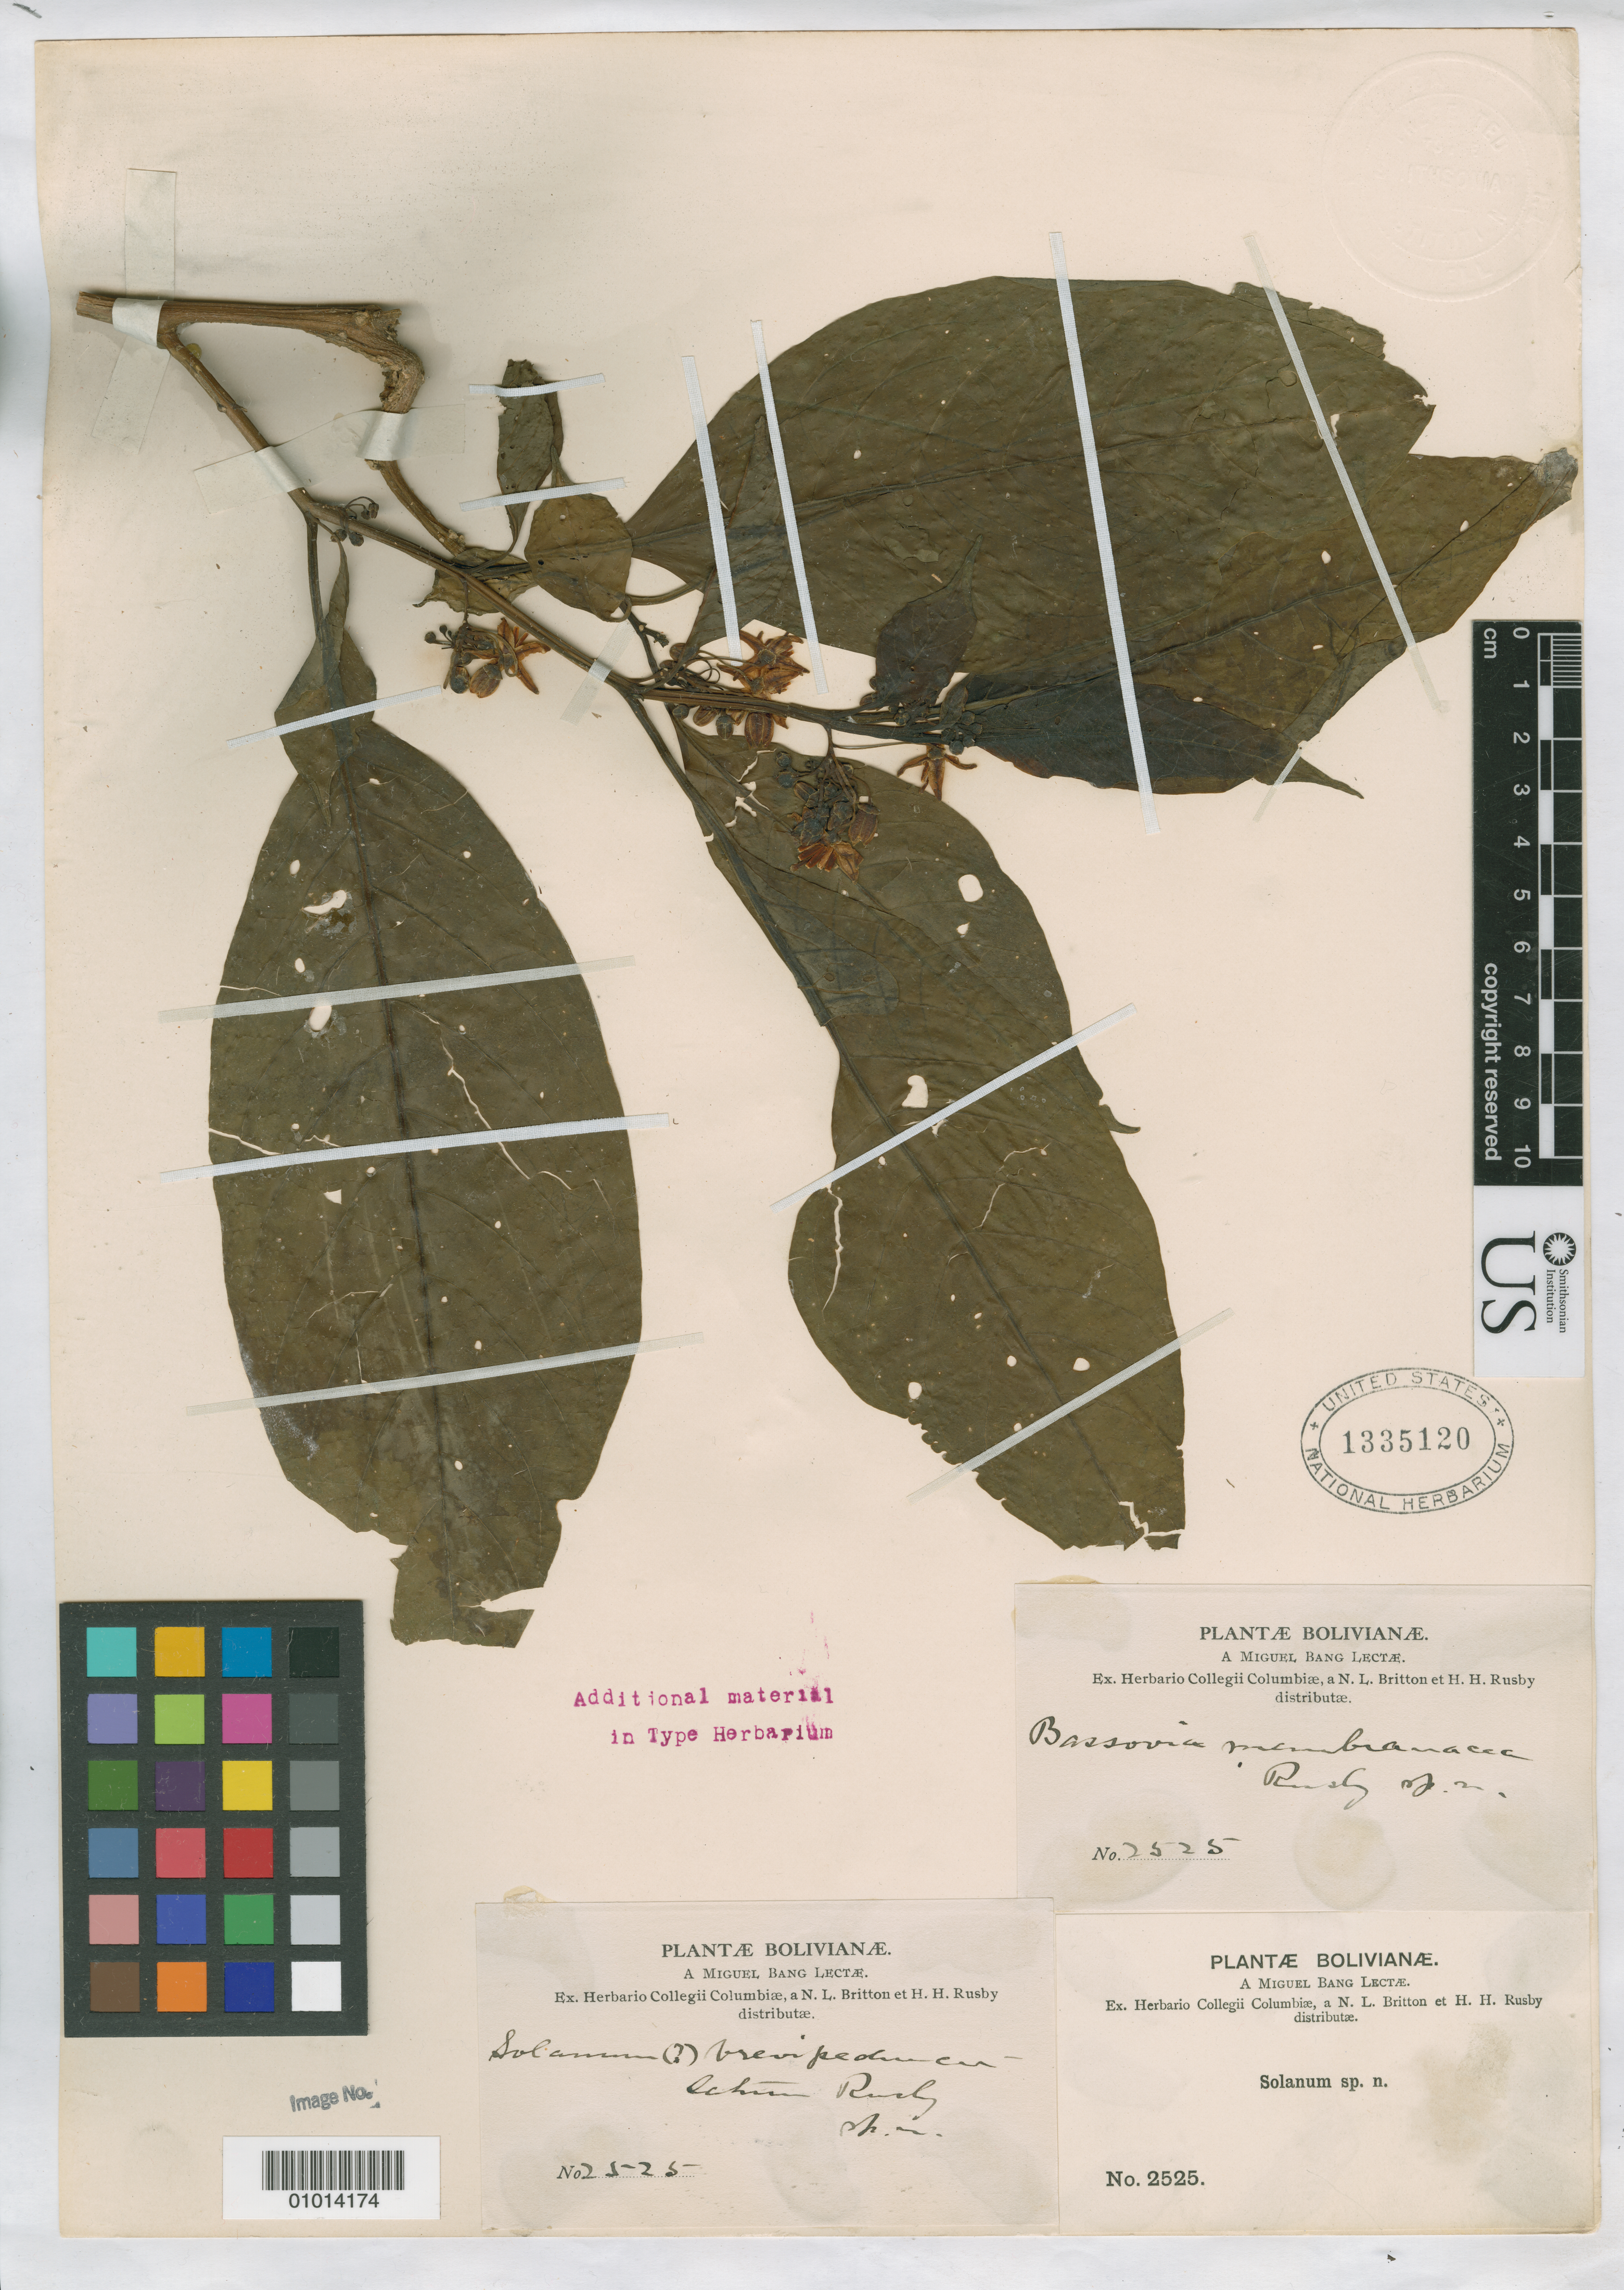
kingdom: Plantae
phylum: Tracheophyta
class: Magnoliopsida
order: Solanales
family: Solanaceae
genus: Solanum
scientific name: Solanum brevipedunculatum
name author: Rusby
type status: Isotype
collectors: M. Bang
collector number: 2525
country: Bolivia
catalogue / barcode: US 1335120